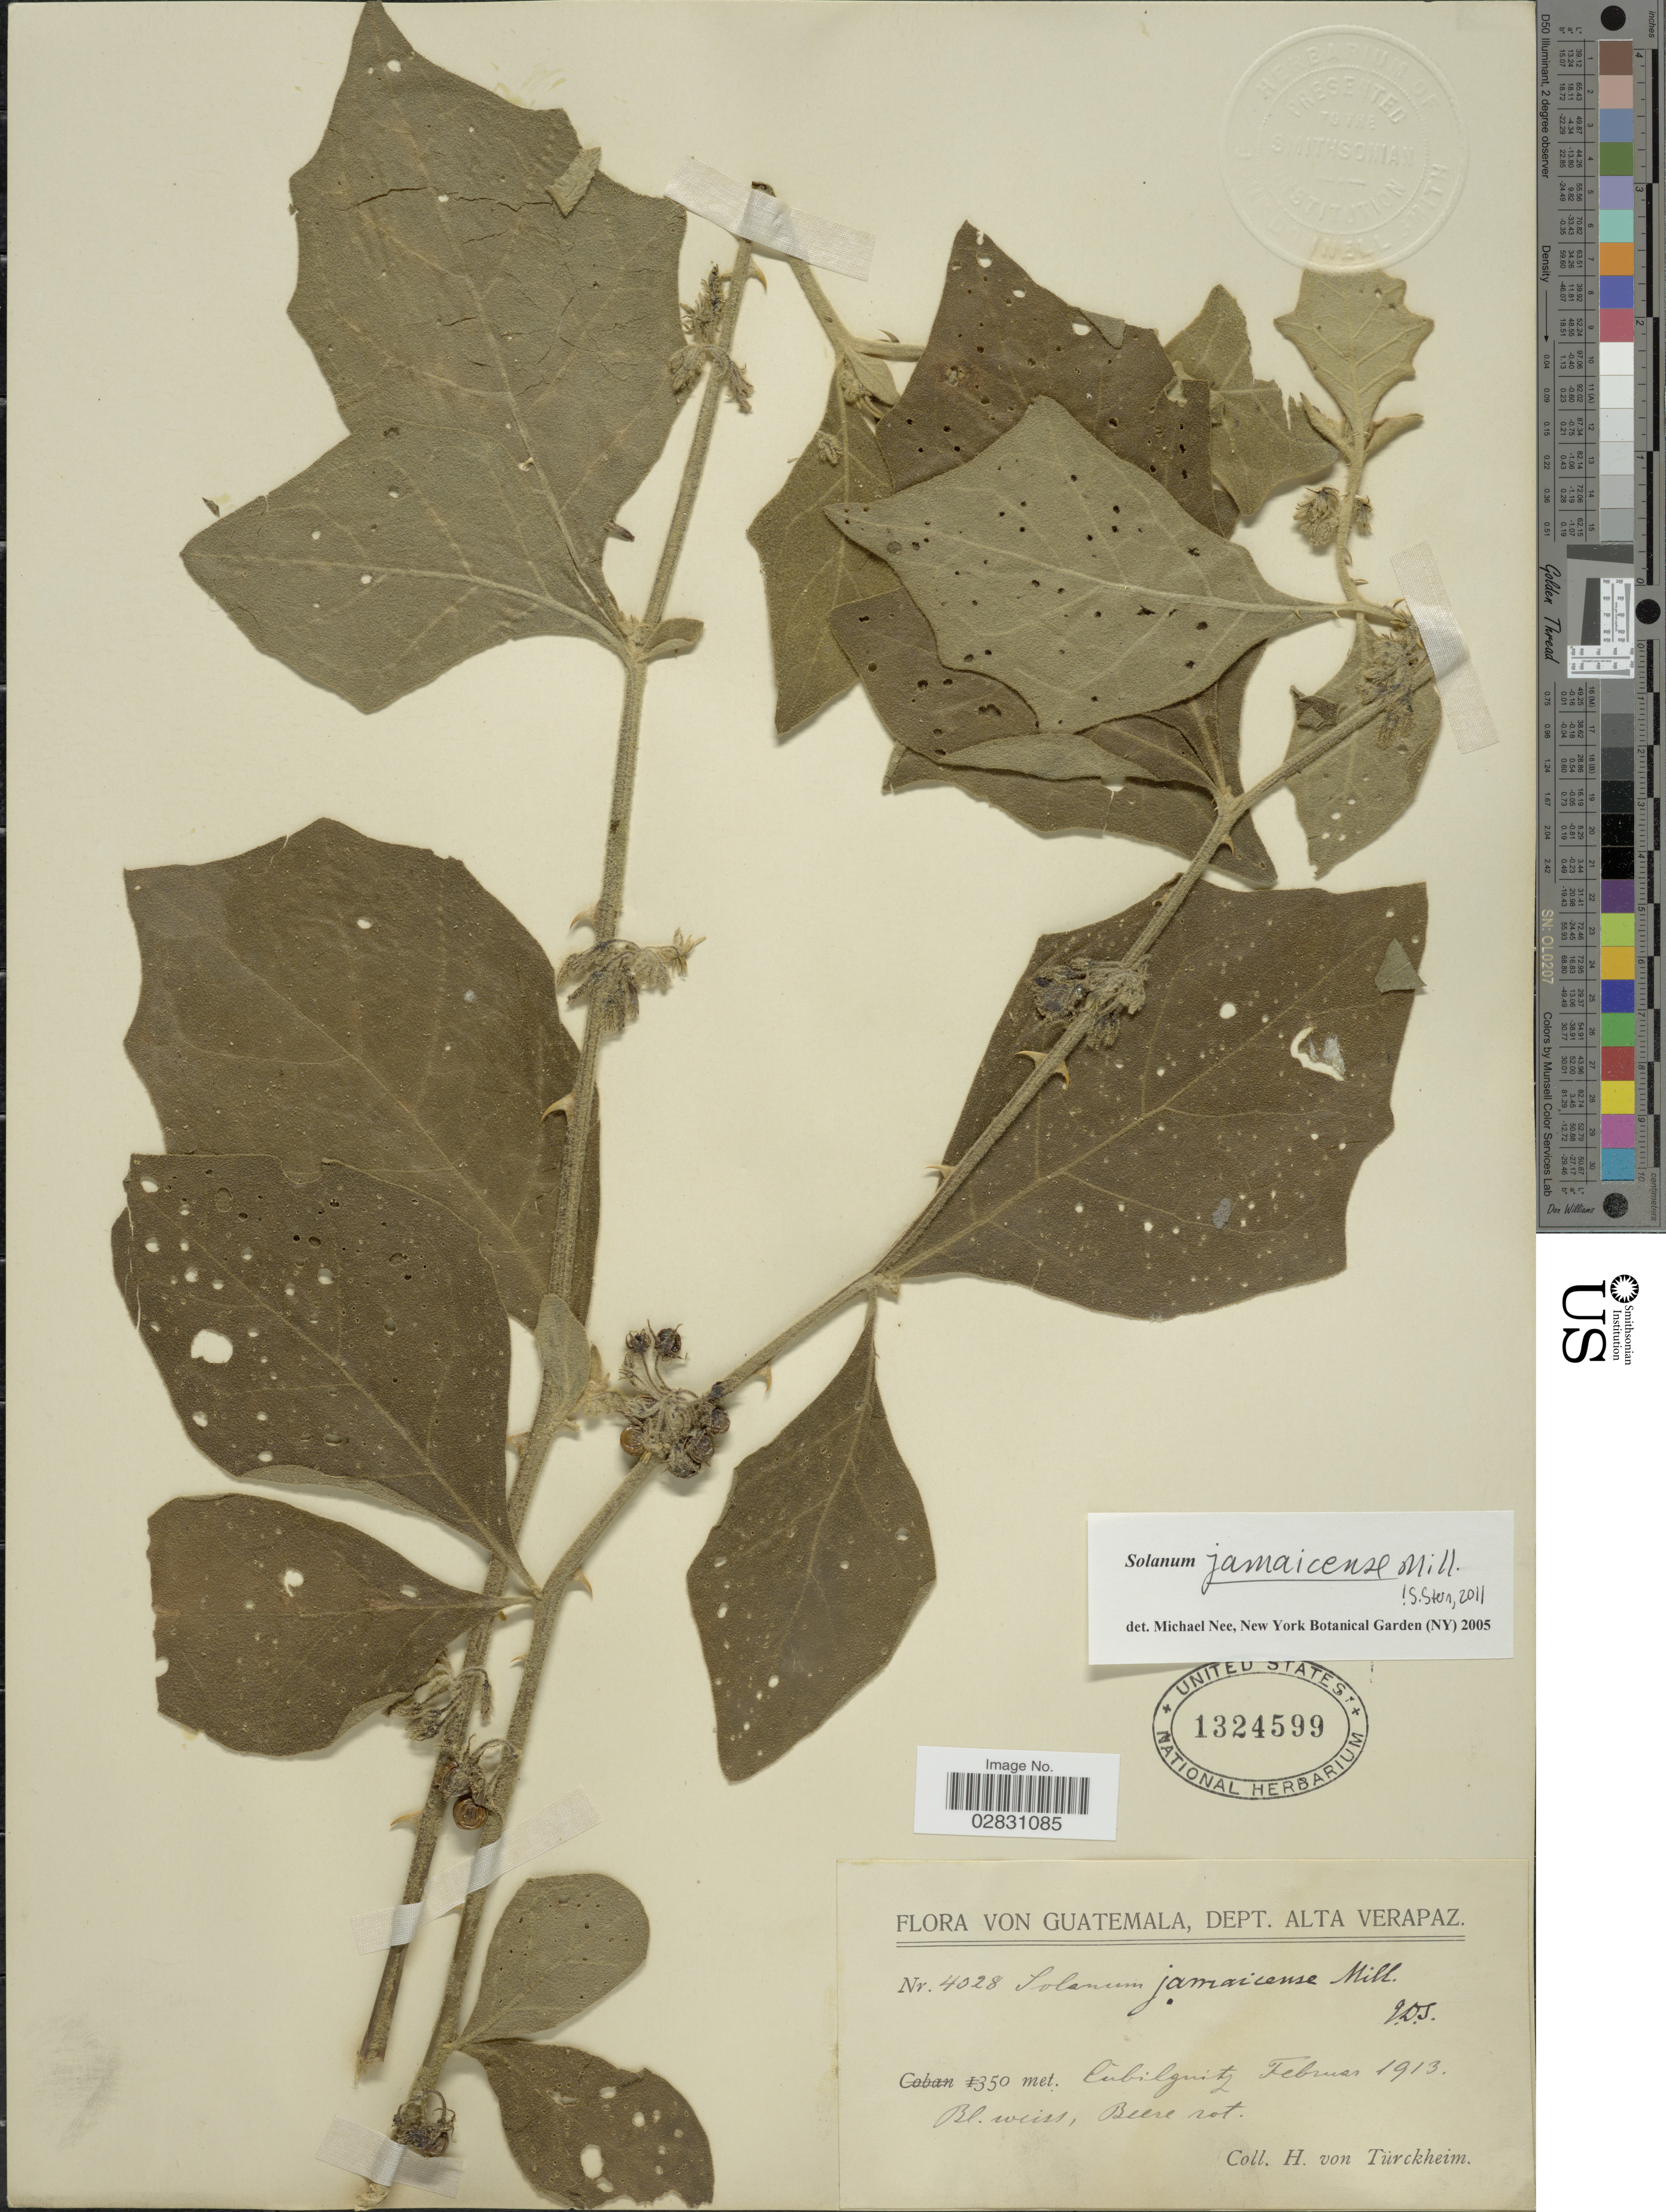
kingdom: Plantae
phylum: Tracheophyta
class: Magnoliopsida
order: Solanales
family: Solanaceae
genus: Solanum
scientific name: Solanum jamaicense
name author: Mill.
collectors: H. von Türckheim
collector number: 4028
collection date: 1913-02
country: Guatemala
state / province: Alta Verapaz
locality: Dept. Alta Verapaz, Cubilquitz.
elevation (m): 350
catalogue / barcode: US 1324599